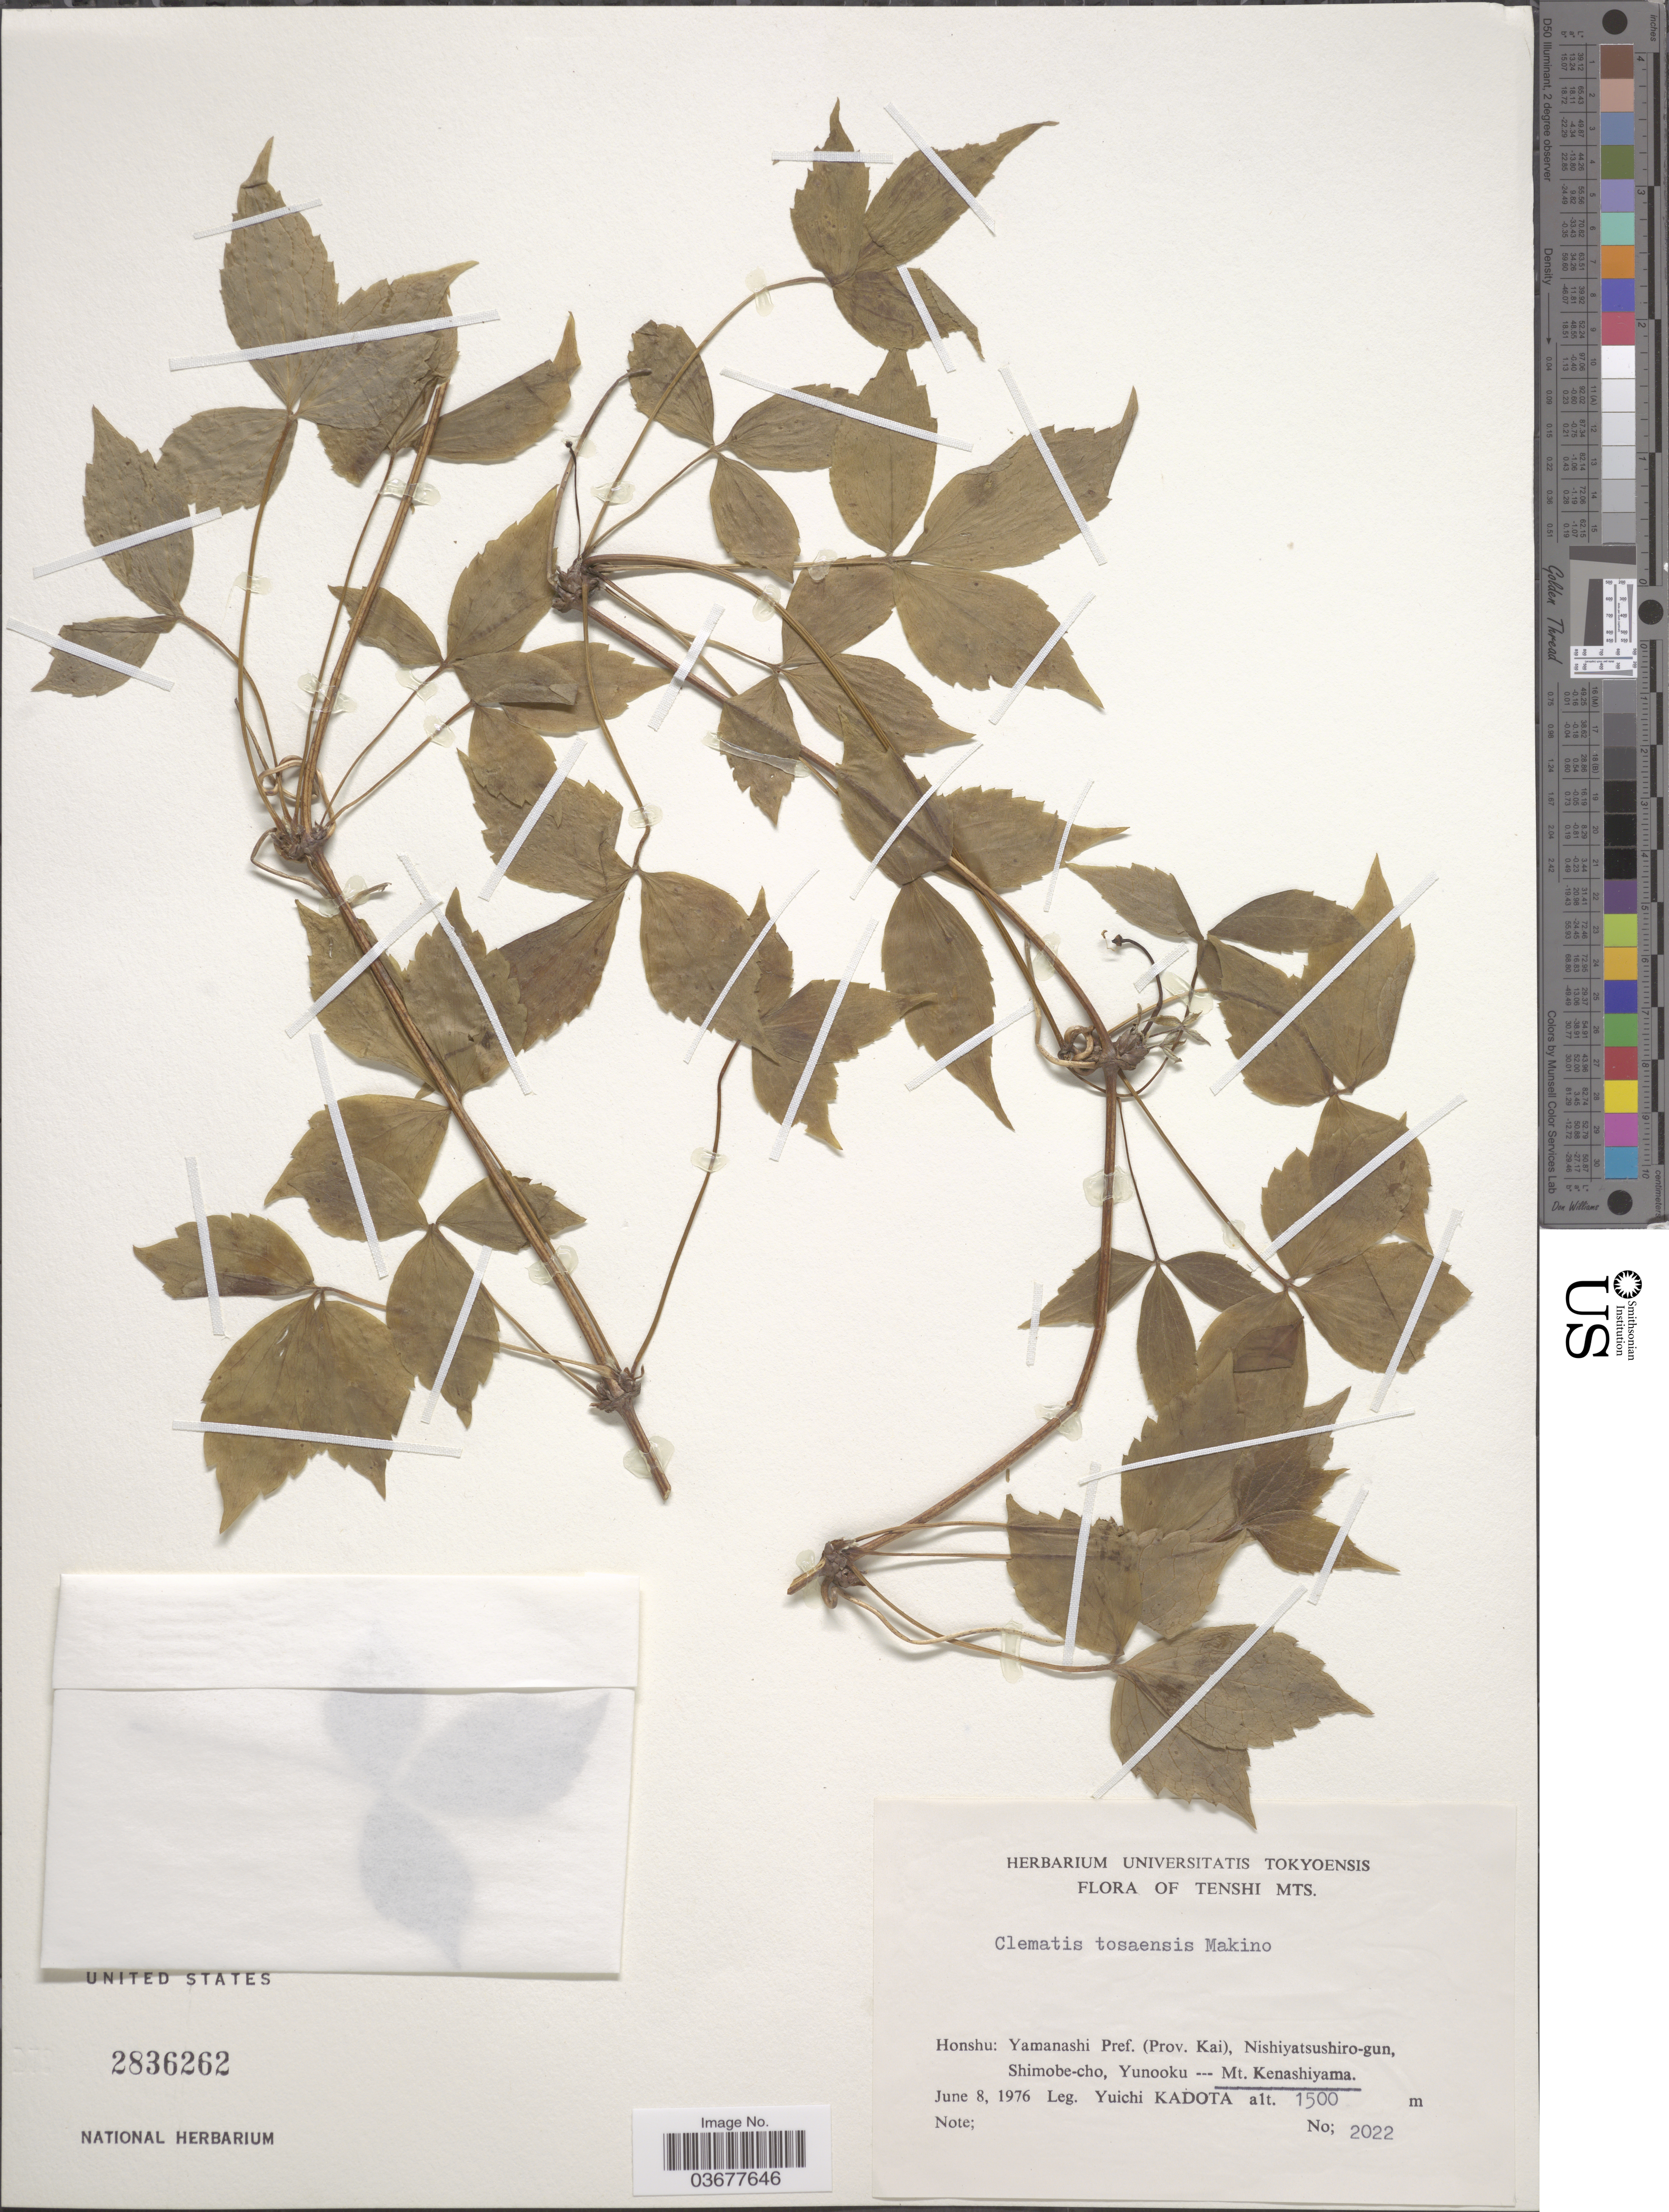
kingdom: Plantae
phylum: Tracheophyta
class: Magnoliopsida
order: Ranunculales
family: Ranunculaceae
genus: Clematis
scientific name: Clematis tosaensis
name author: Makino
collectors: Y. Kadota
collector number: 2022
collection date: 1976-06-08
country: Japan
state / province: Yamanasi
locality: Tenshi Mts. Honshu: Yamanashi Pref. (Prov. Kai), Nishiyatsushiro-gun, Shimobe-cho, Yunooku --- Mt. Kenashiyama.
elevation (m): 1500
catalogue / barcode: US 2836262